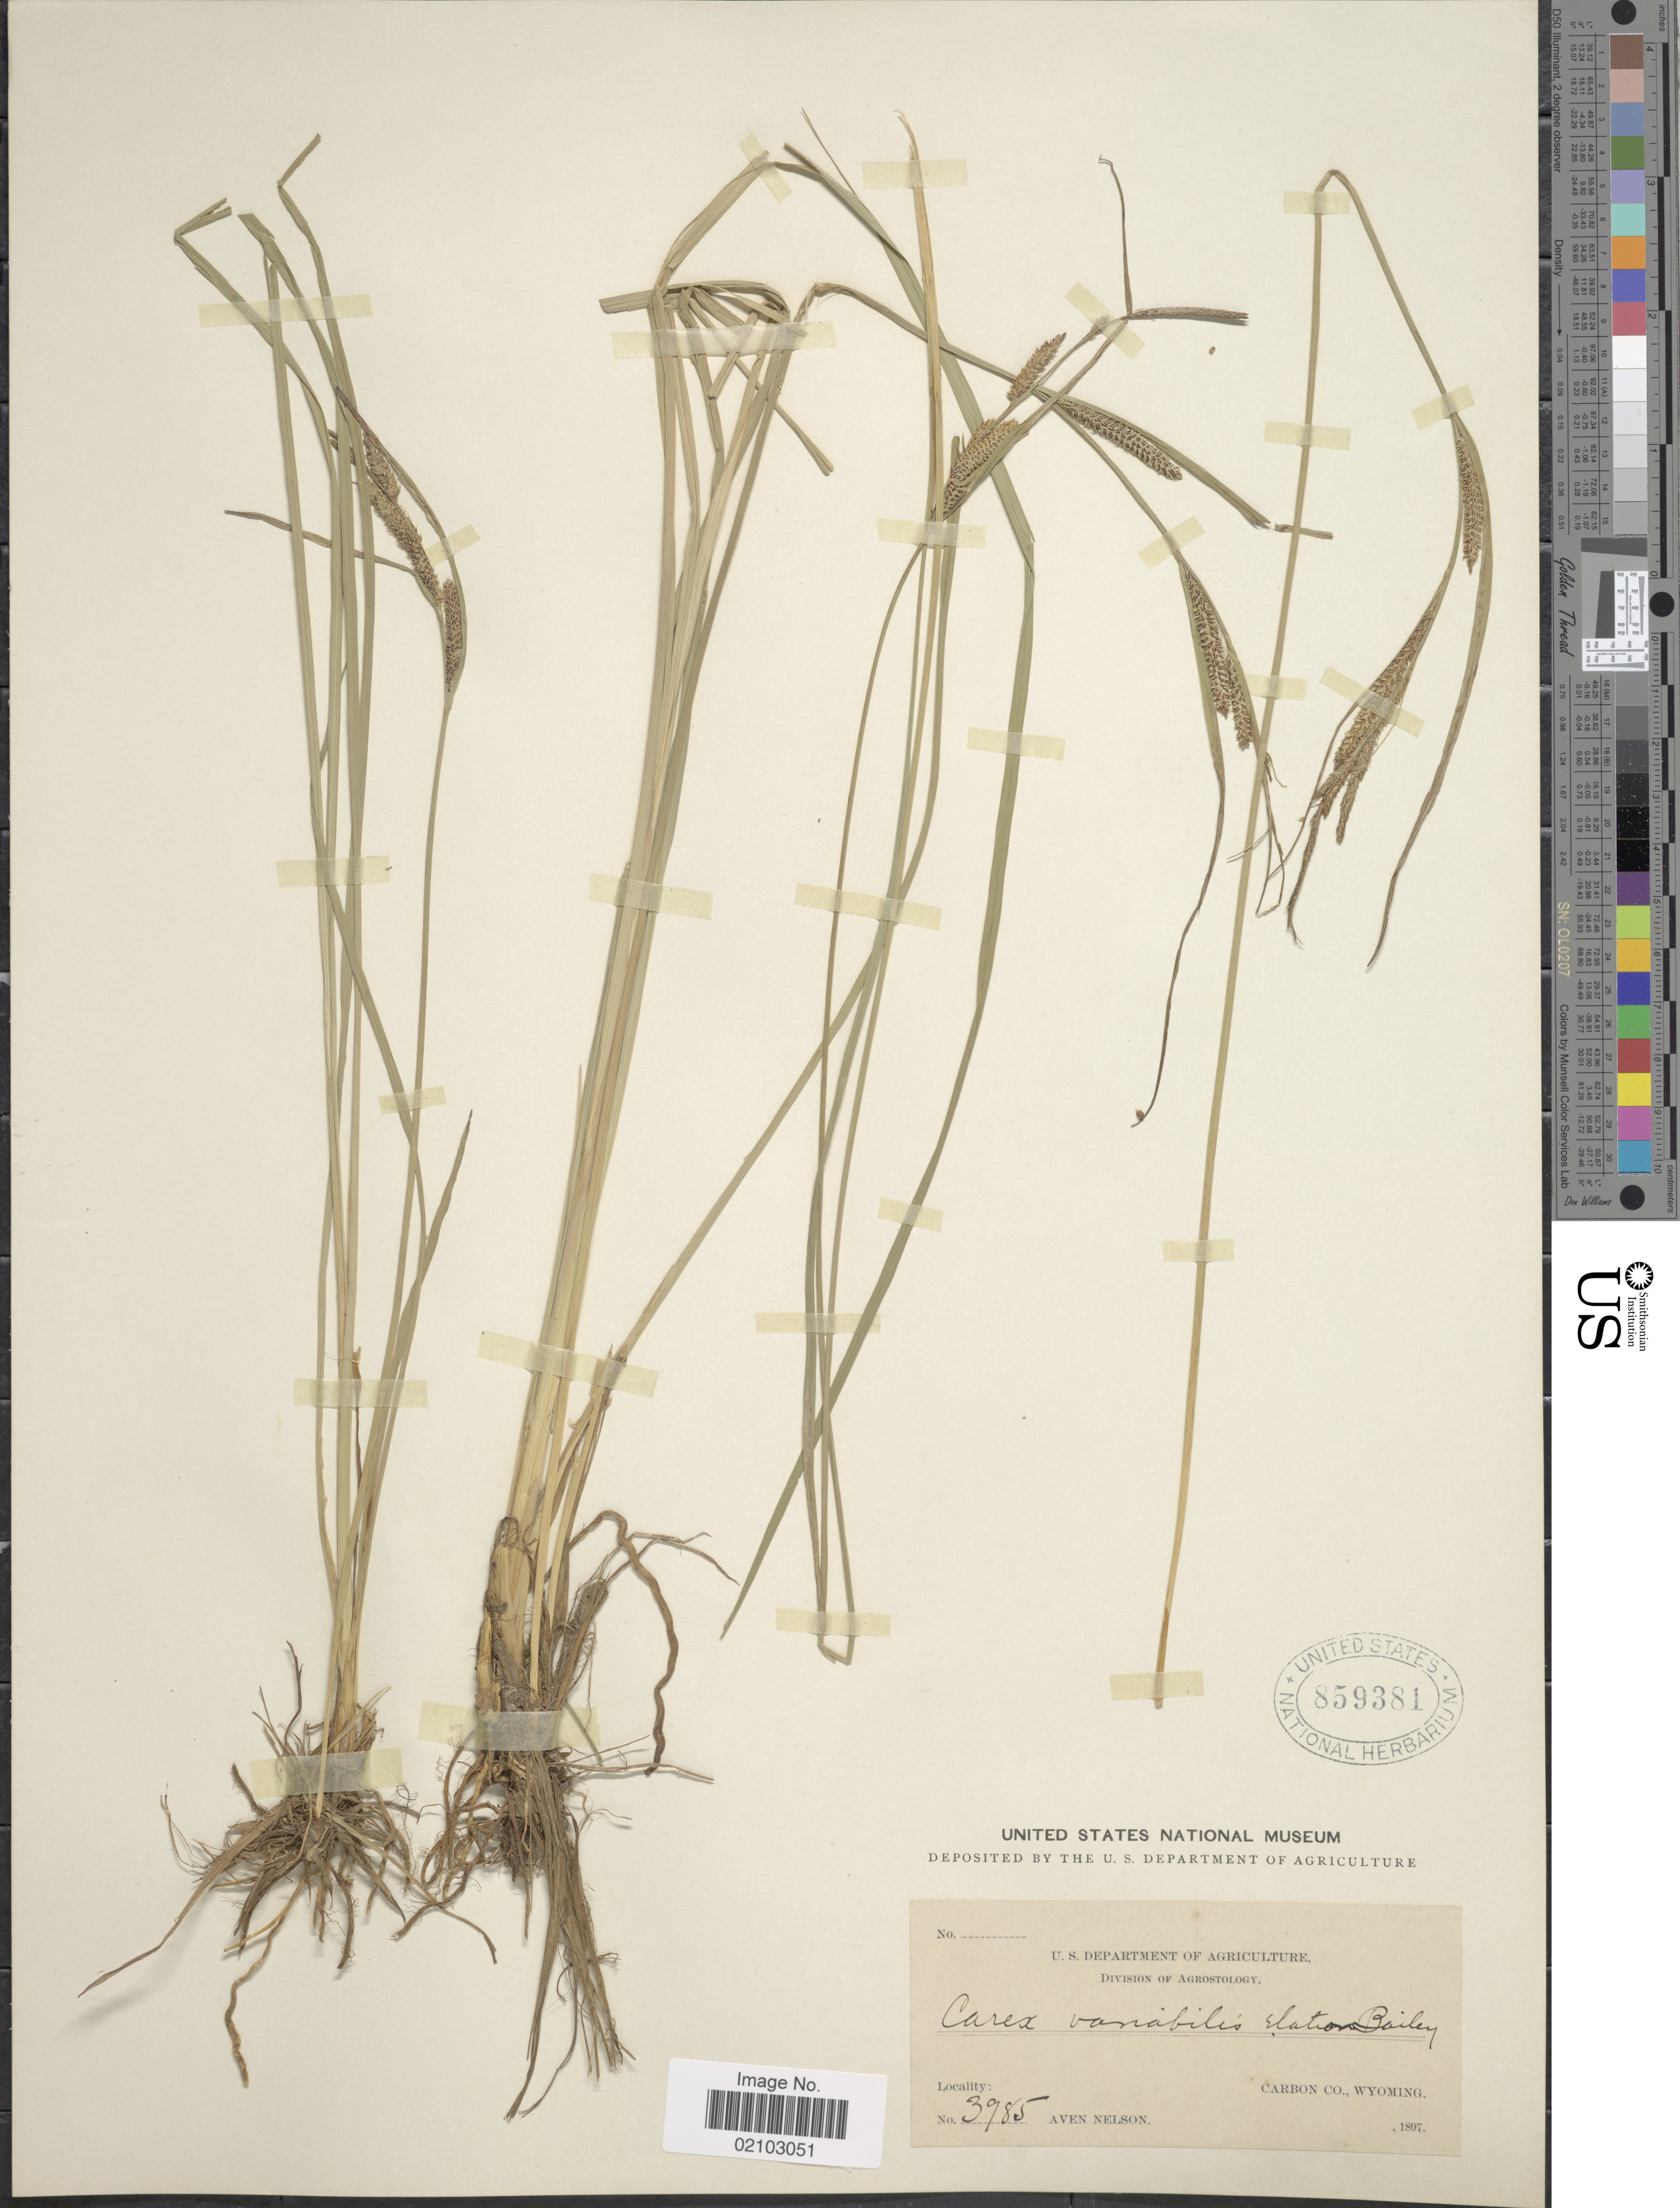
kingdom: Plantae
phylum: Tracheophyta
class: Liliopsida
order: Poales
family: Cyperaceae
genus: Carex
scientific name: Carex aquatilis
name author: Wahlenb.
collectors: A. Nelson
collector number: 3985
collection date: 1897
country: United States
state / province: Wyoming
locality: Carbon Co.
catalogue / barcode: US 859381